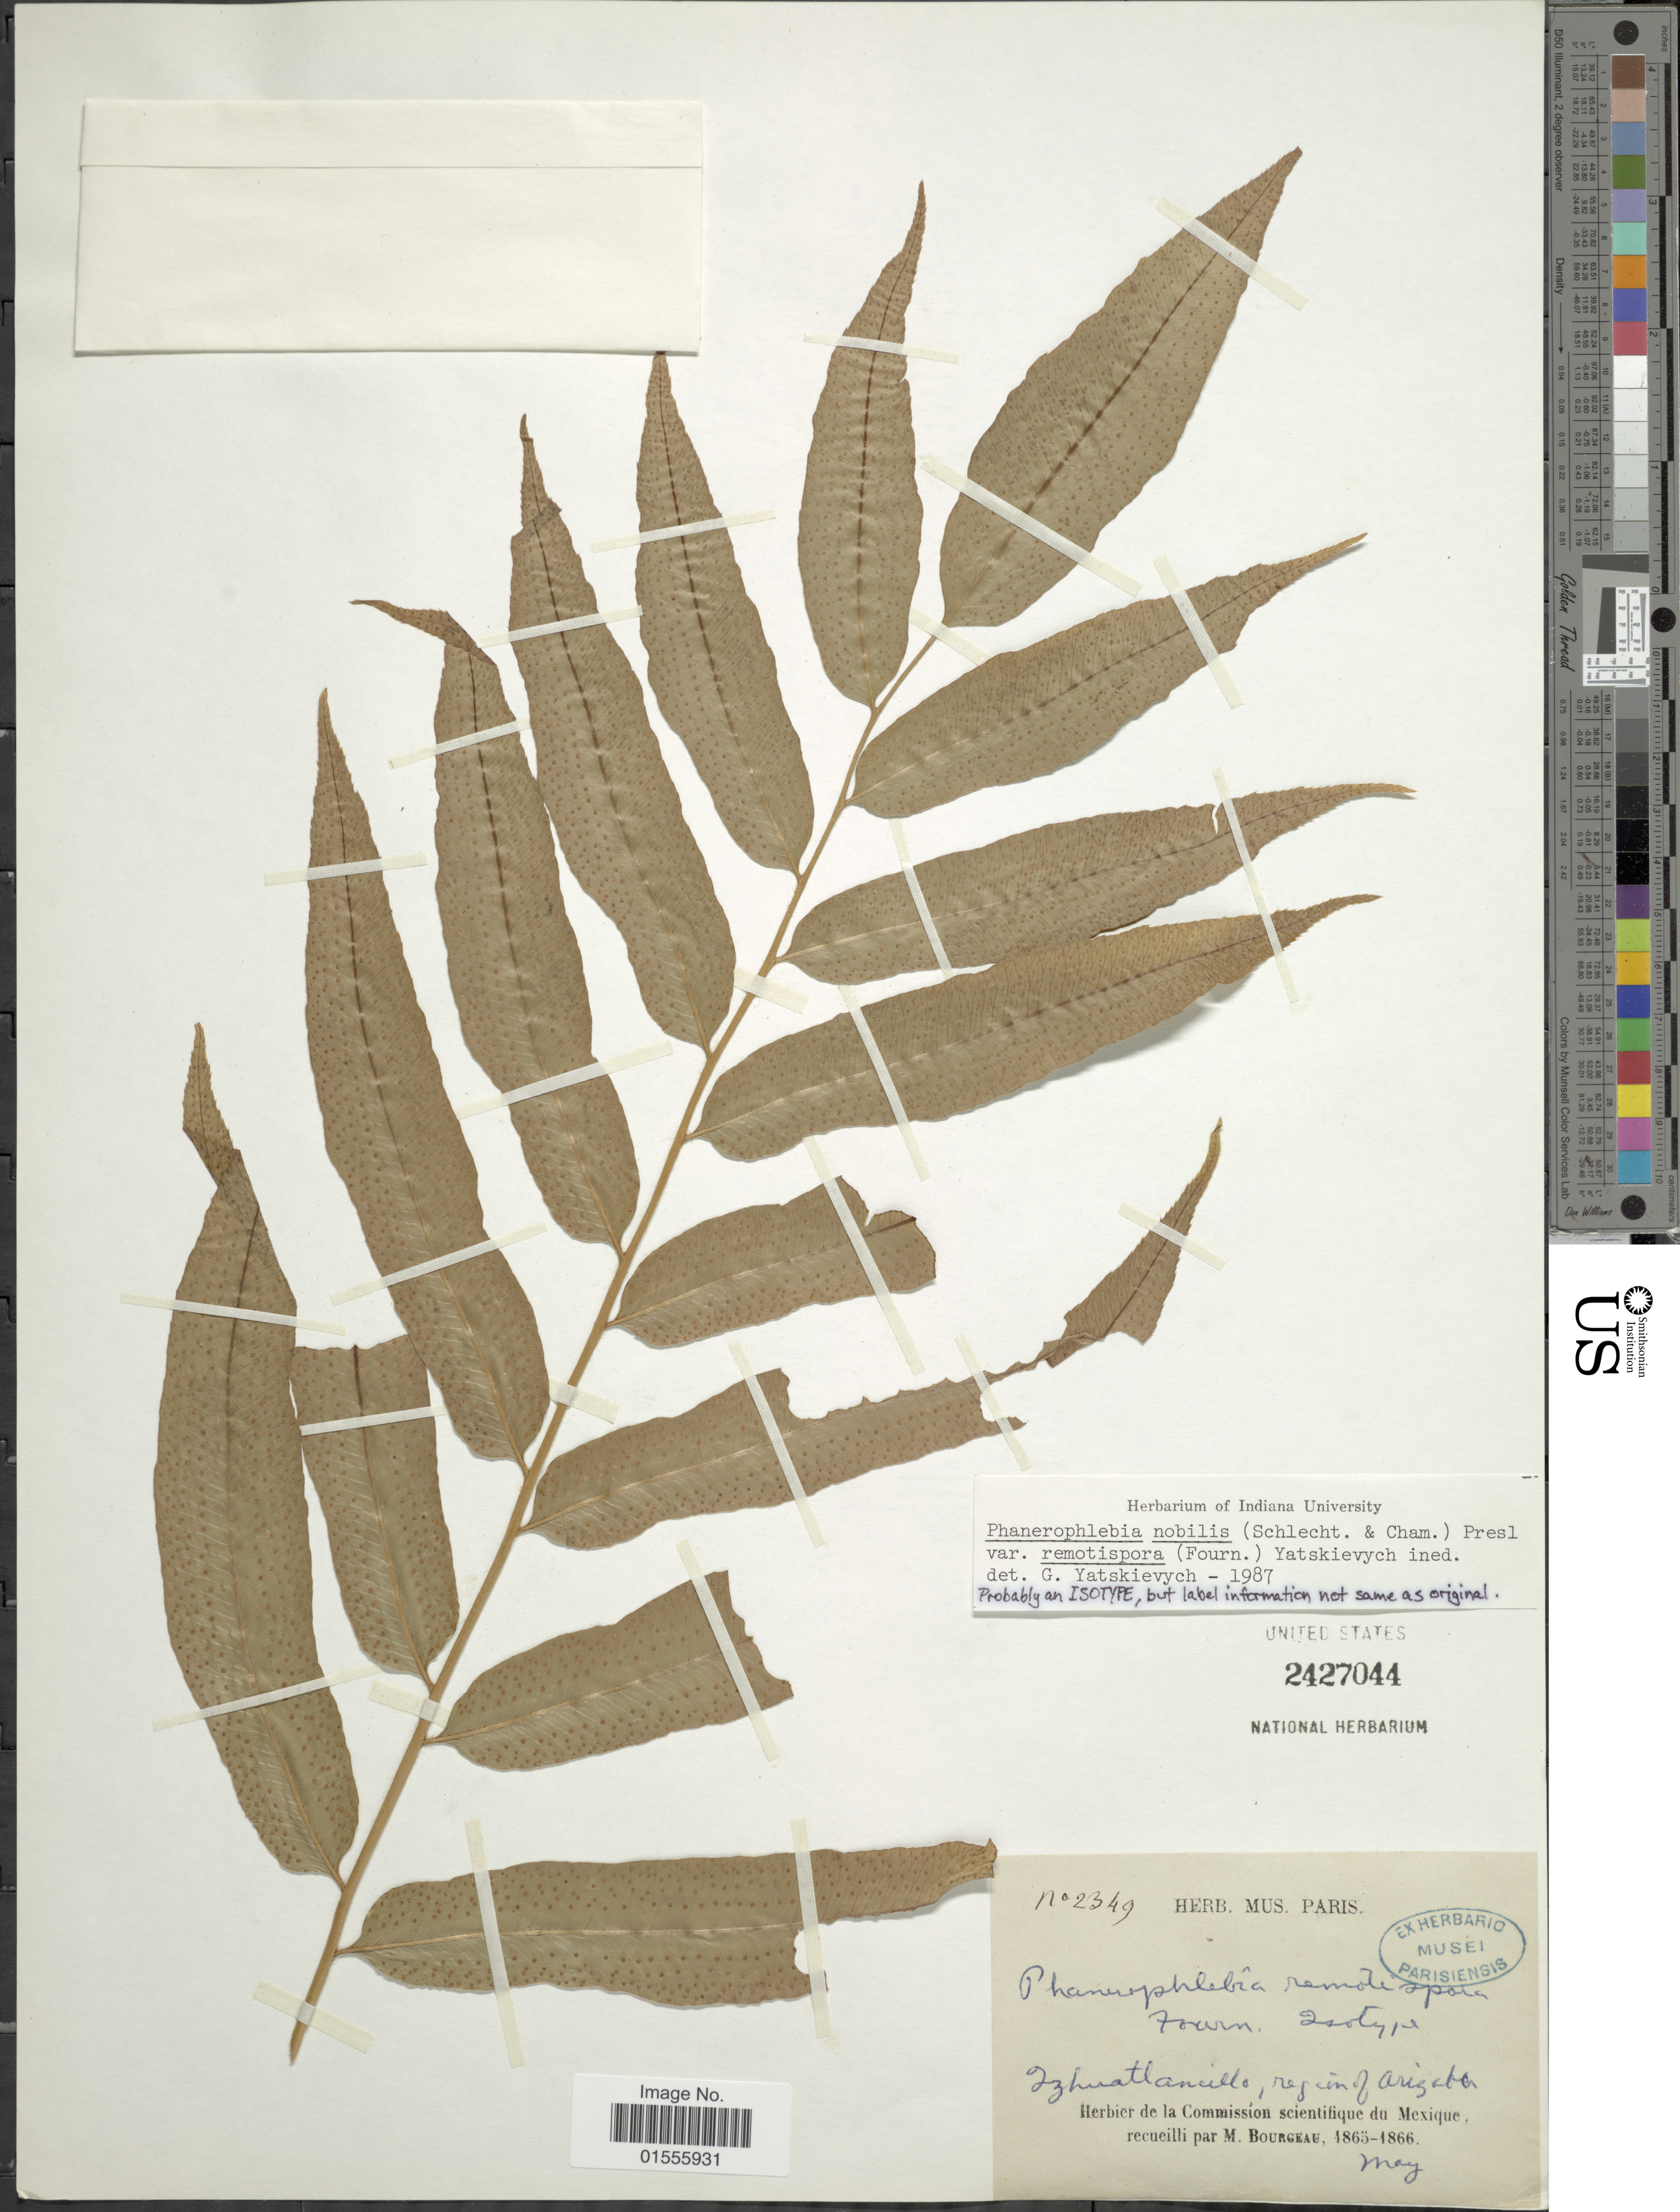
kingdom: Plantae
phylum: Tracheophyta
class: Polypodiopsida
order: Polypodiales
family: Dryopteridaceae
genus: Phanerophlebia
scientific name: Phanerophlebia remotispora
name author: E. Fourn.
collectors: M. Bourgeau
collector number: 2349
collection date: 1865-05/1866-05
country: Mexico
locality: Izhuatlancillo [Ixhuatlancillo], region of Orizaba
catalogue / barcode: US 2427044